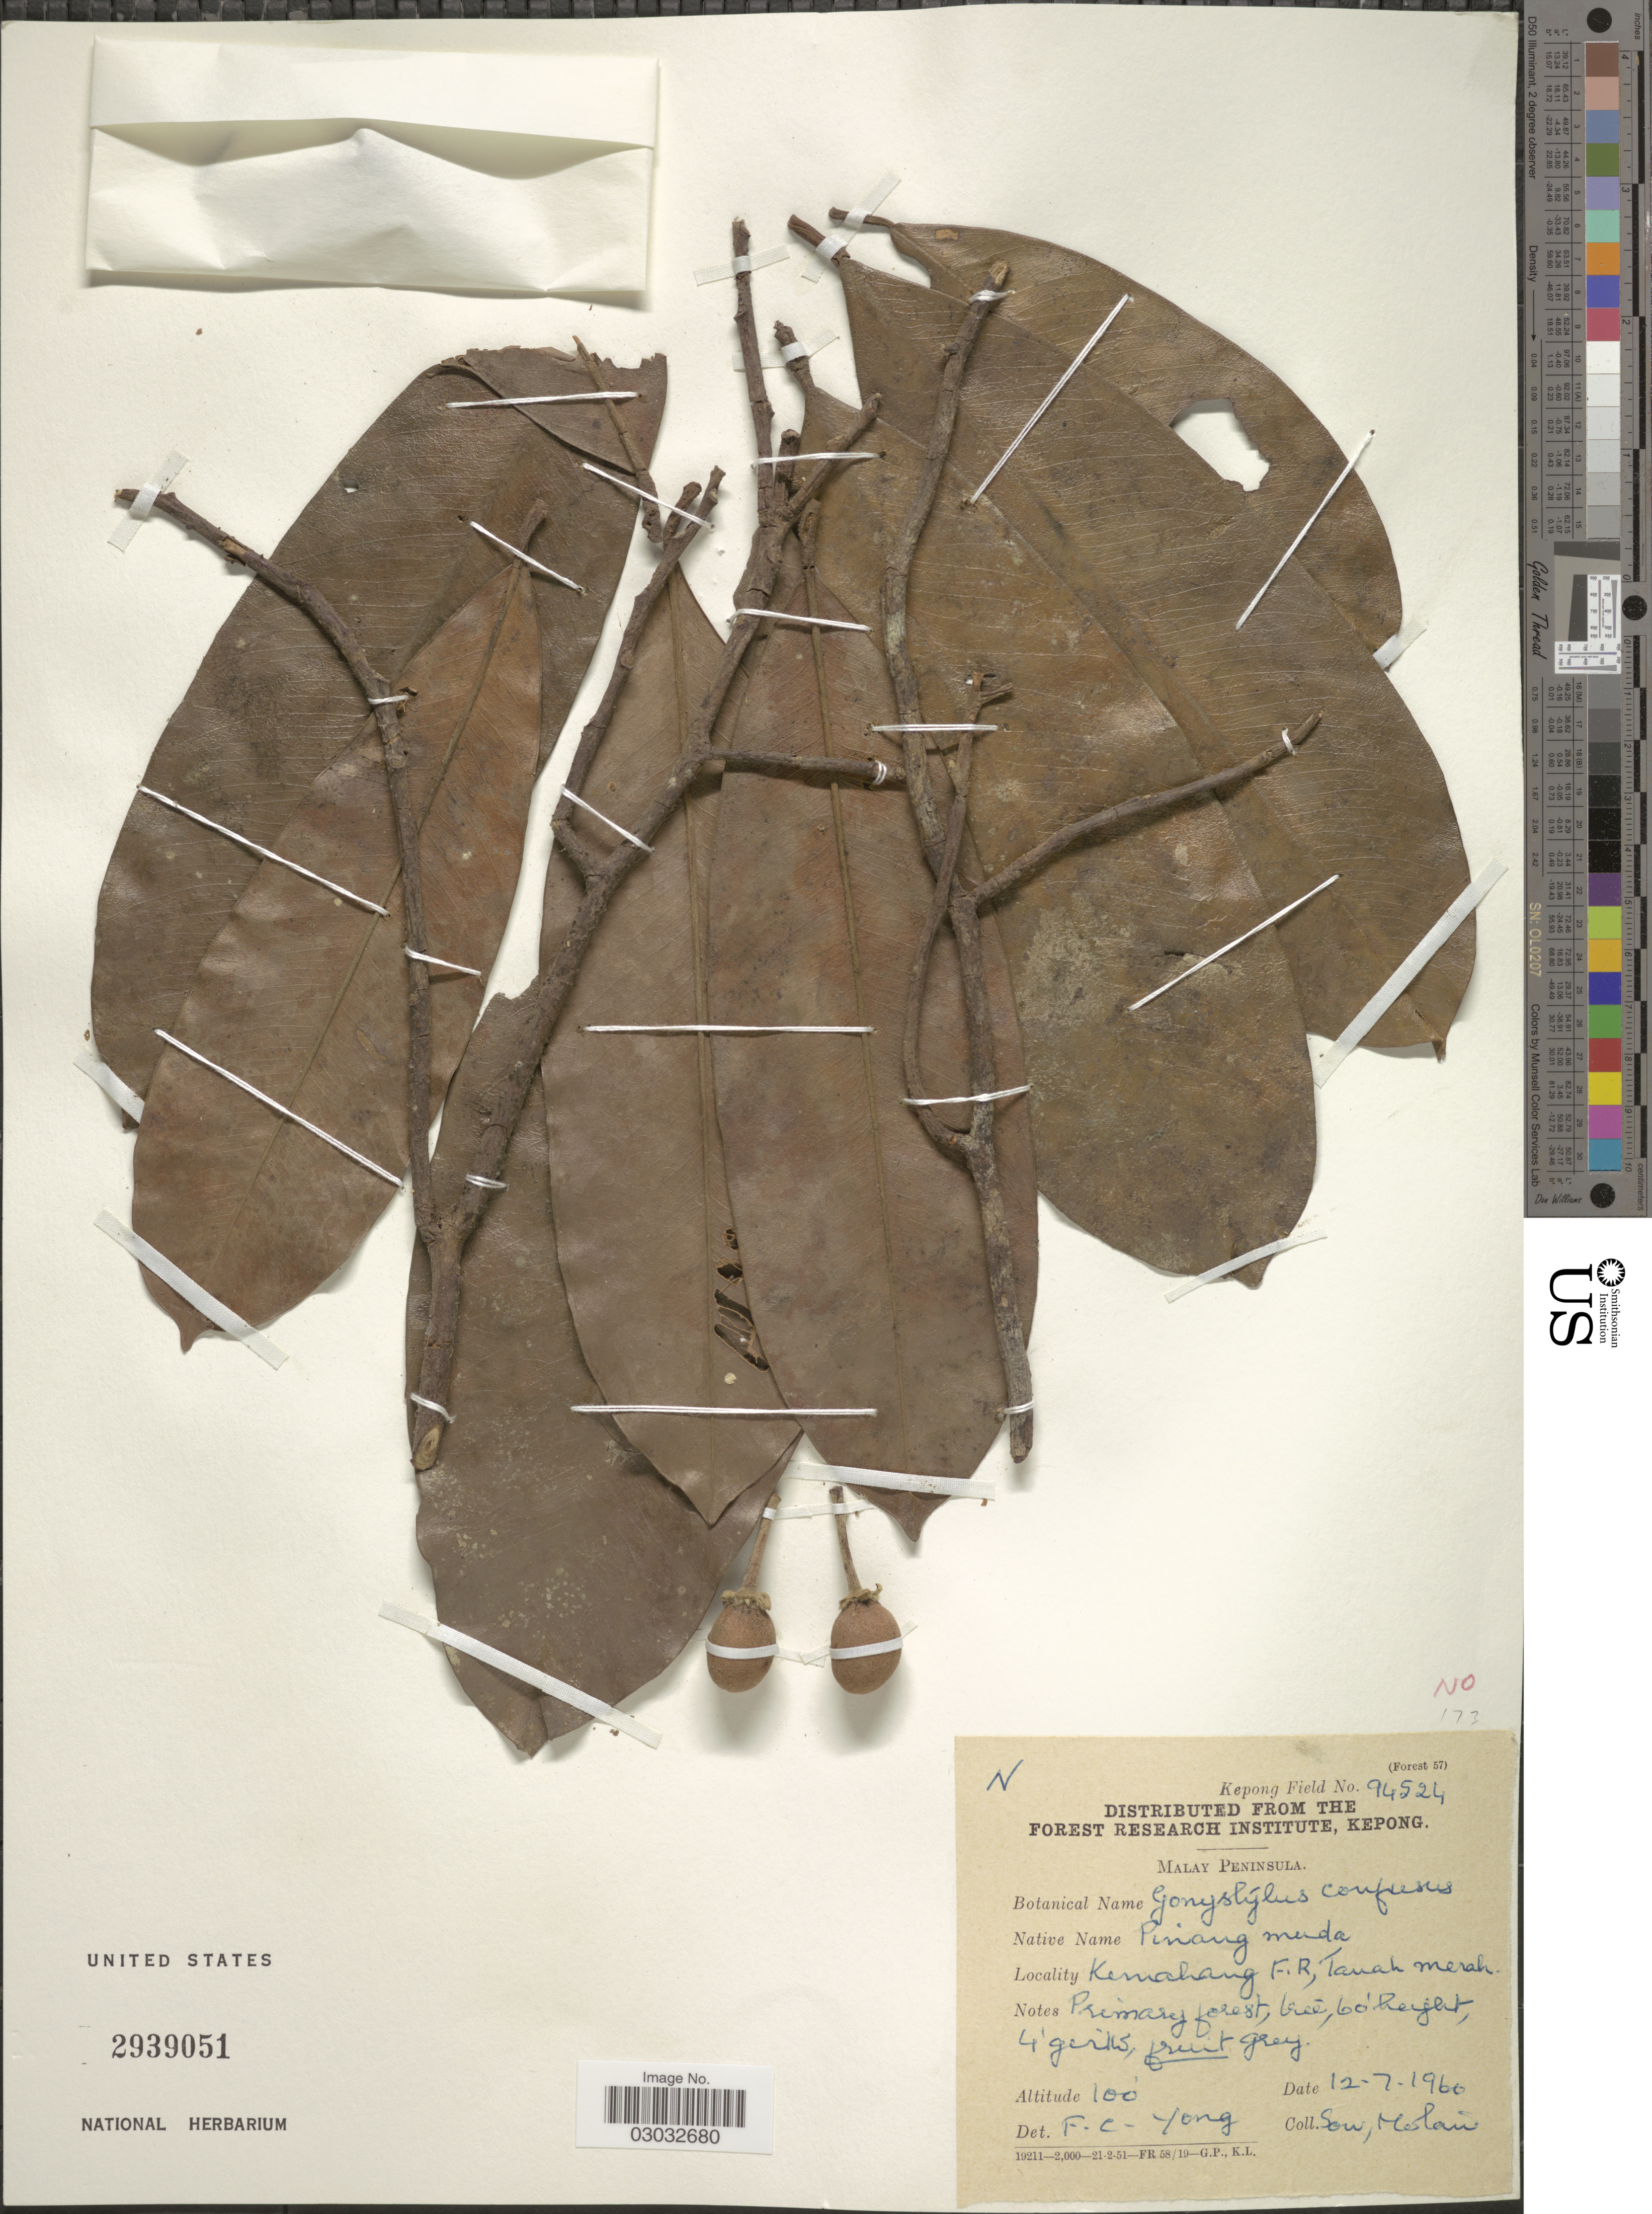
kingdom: Plantae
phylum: Tracheophyta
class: Magnoliopsida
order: Malvales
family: Thymelaeaceae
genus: Gonystylus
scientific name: Gonystylus confusus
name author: Airy Shaw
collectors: -. Sow & -. Motan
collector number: Kepong Field 94524 ?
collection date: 1960-07-12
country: Malaysia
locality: Malay Peninsula. Kemahang F.R., Tanah Merah.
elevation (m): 30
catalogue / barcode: US 2939051